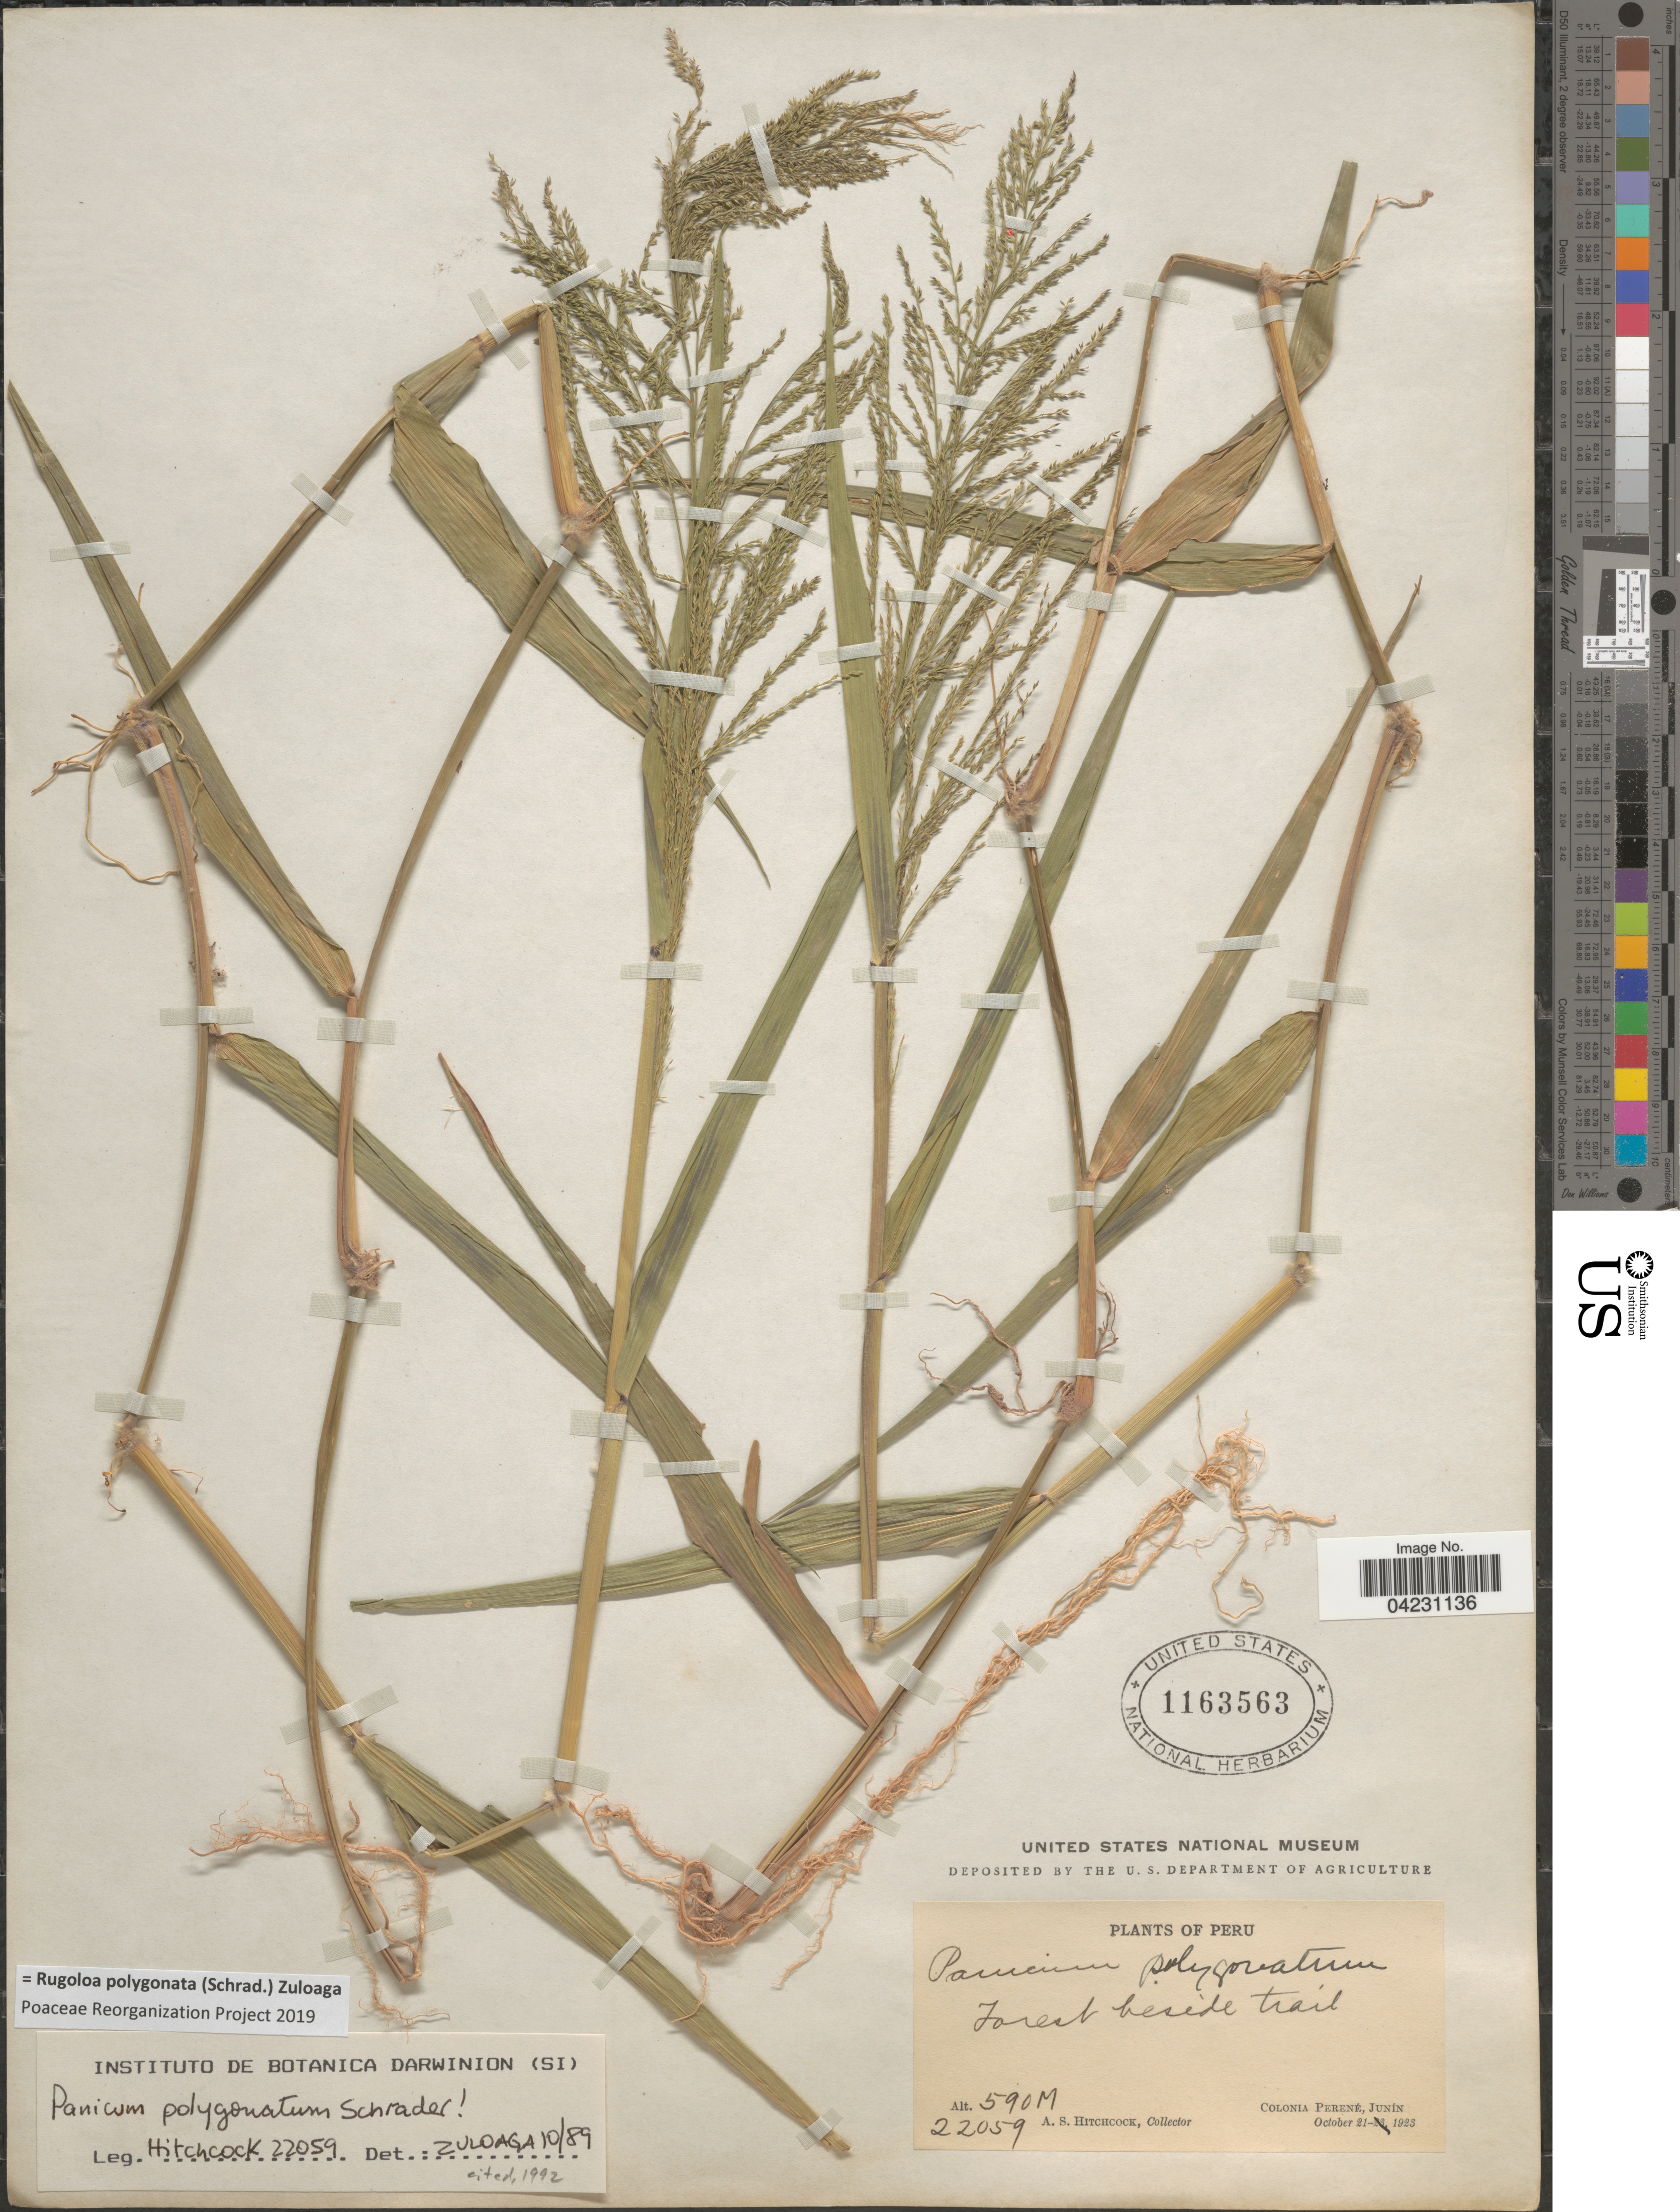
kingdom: Plantae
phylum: Tracheophyta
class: Liliopsida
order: Poales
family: Poaceae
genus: Rugoloa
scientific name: Rugoloa polygonata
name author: (Schrad.) Zuloaga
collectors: A. S. Hitchcock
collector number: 22059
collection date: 1923-10-21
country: Peru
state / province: Junín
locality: Forest beside trail. Colonia Perené, Junín.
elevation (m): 590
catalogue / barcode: US 1163563